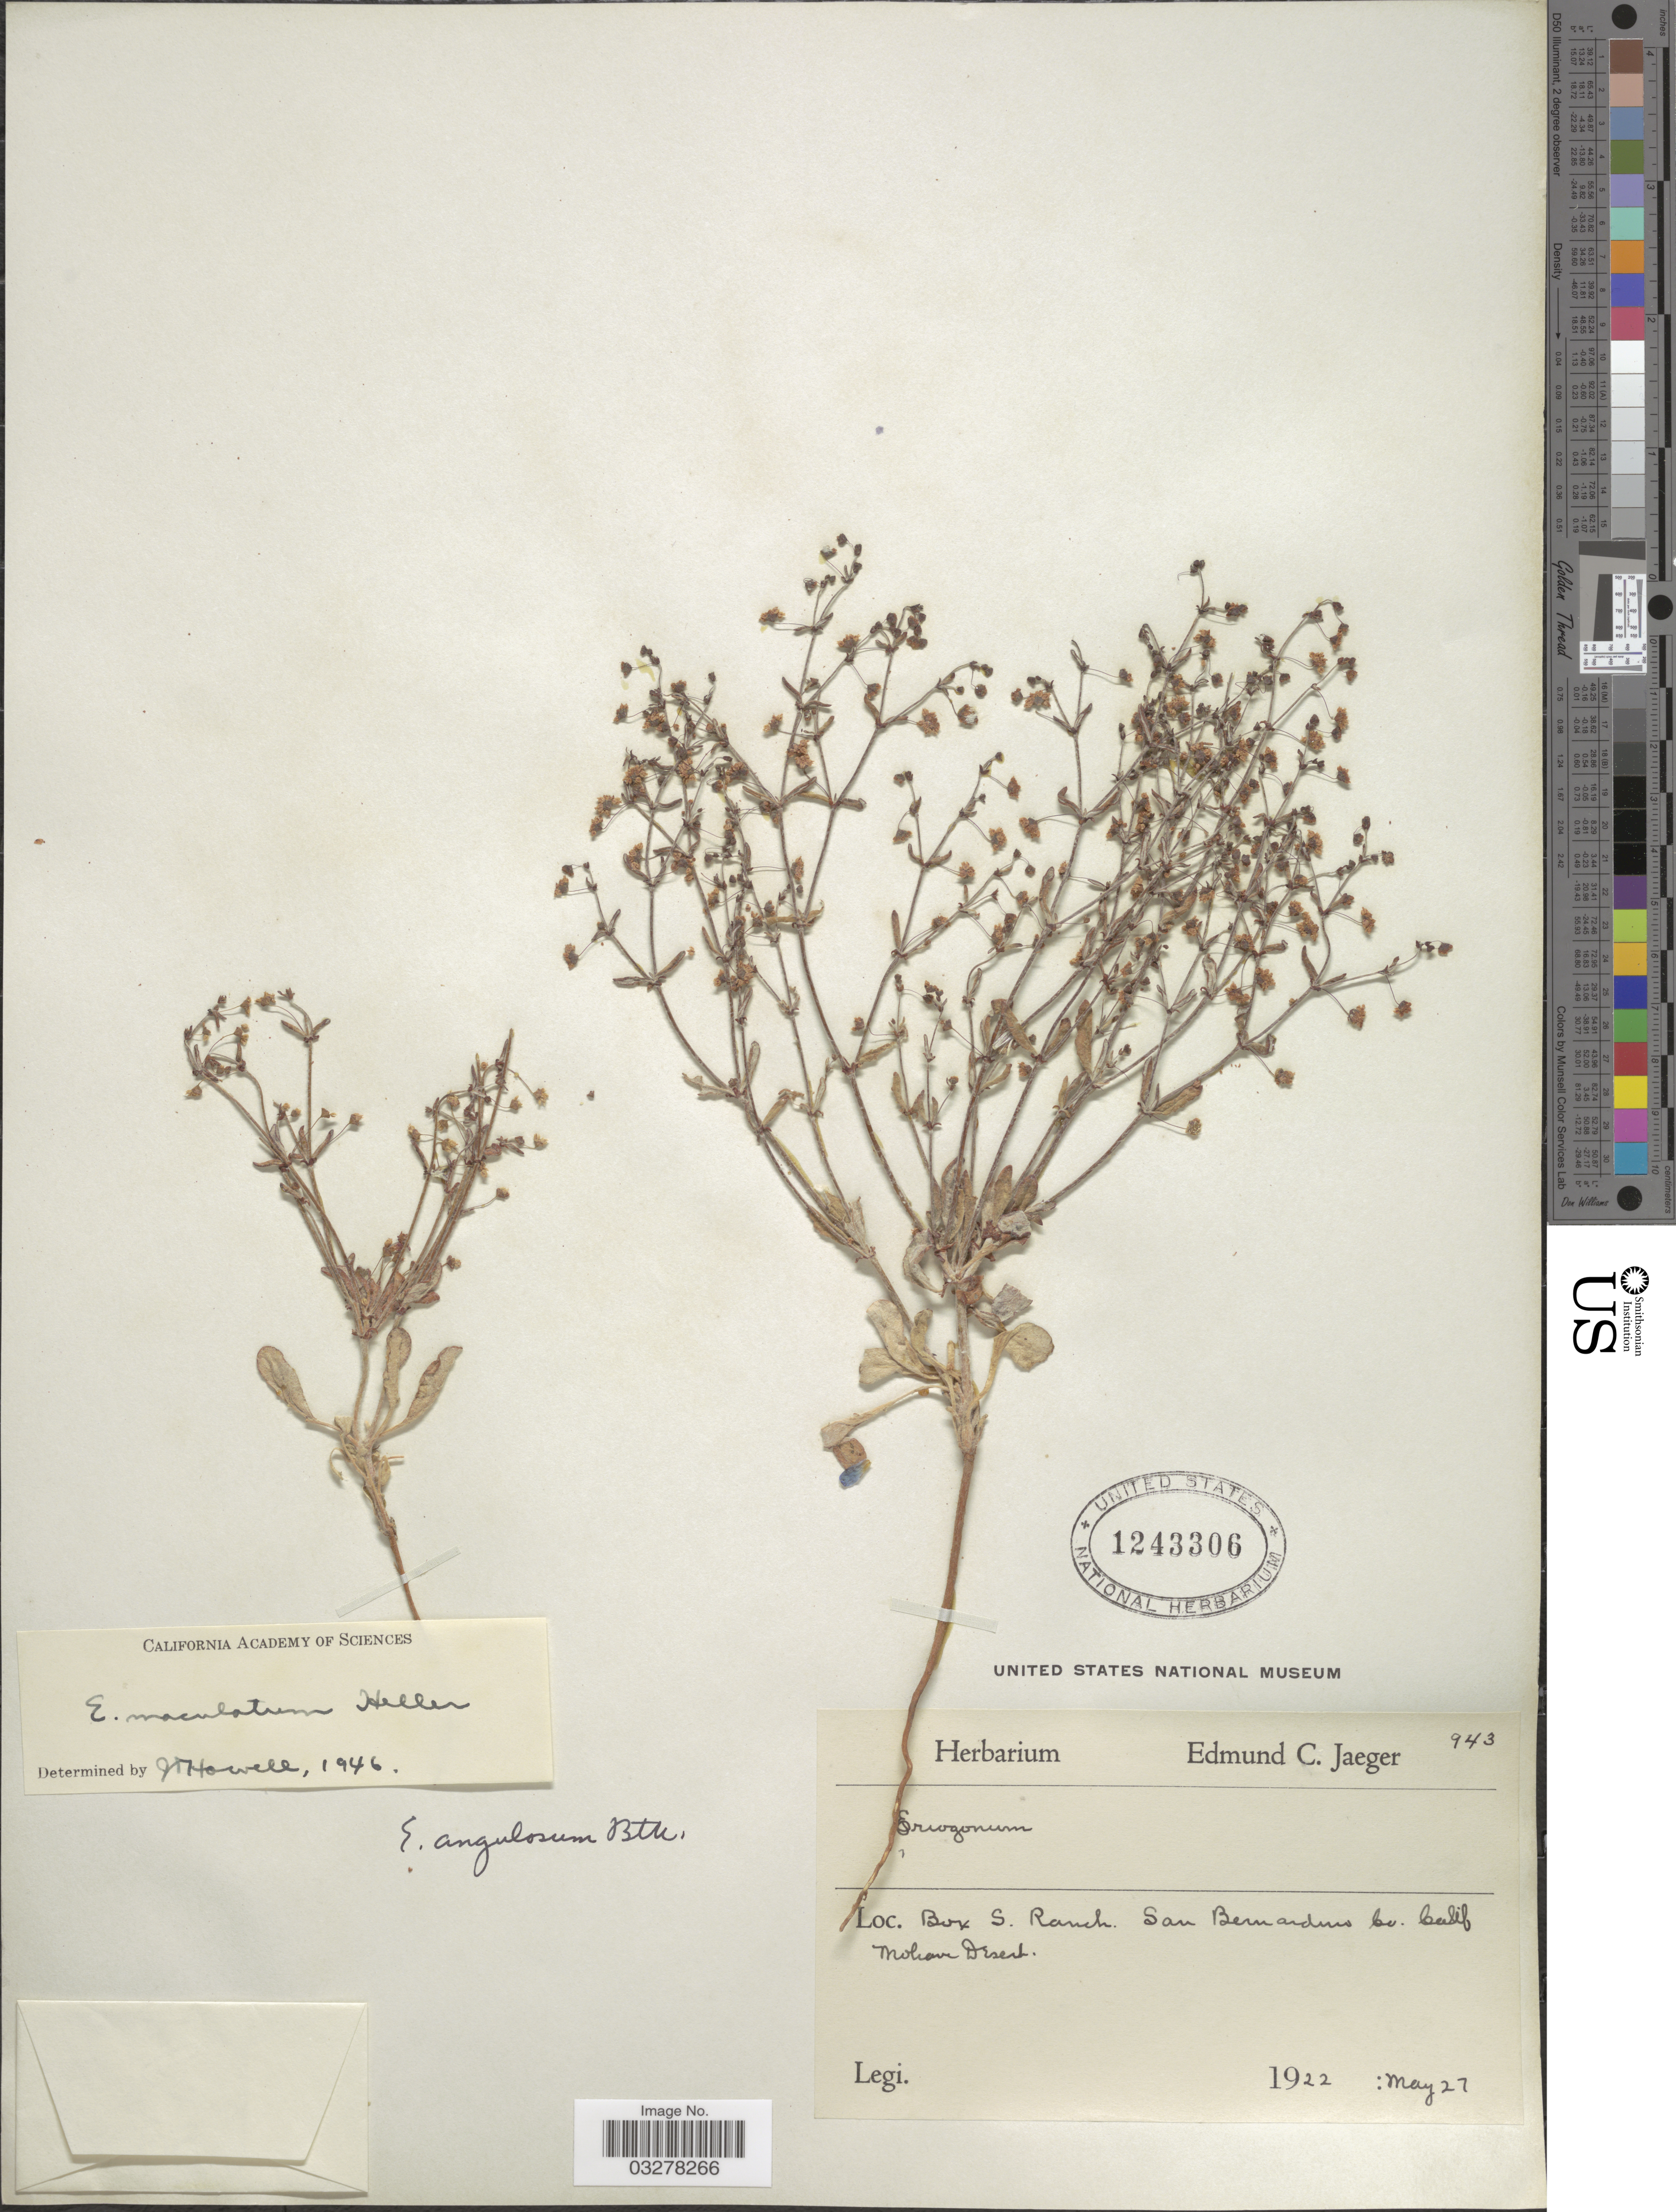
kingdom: Plantae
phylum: Tracheophyta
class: Magnoliopsida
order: Caryophyllales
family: Polygonaceae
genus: Eriogonum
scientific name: Eriogonum maculatum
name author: A. Heller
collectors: ex herb. E.C. Jaeger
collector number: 943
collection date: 1922-05-27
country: United States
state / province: California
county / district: Kern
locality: Box S. Ranch. San Bernardino Co. Calif. Mohave Desert.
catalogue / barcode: US 1243306